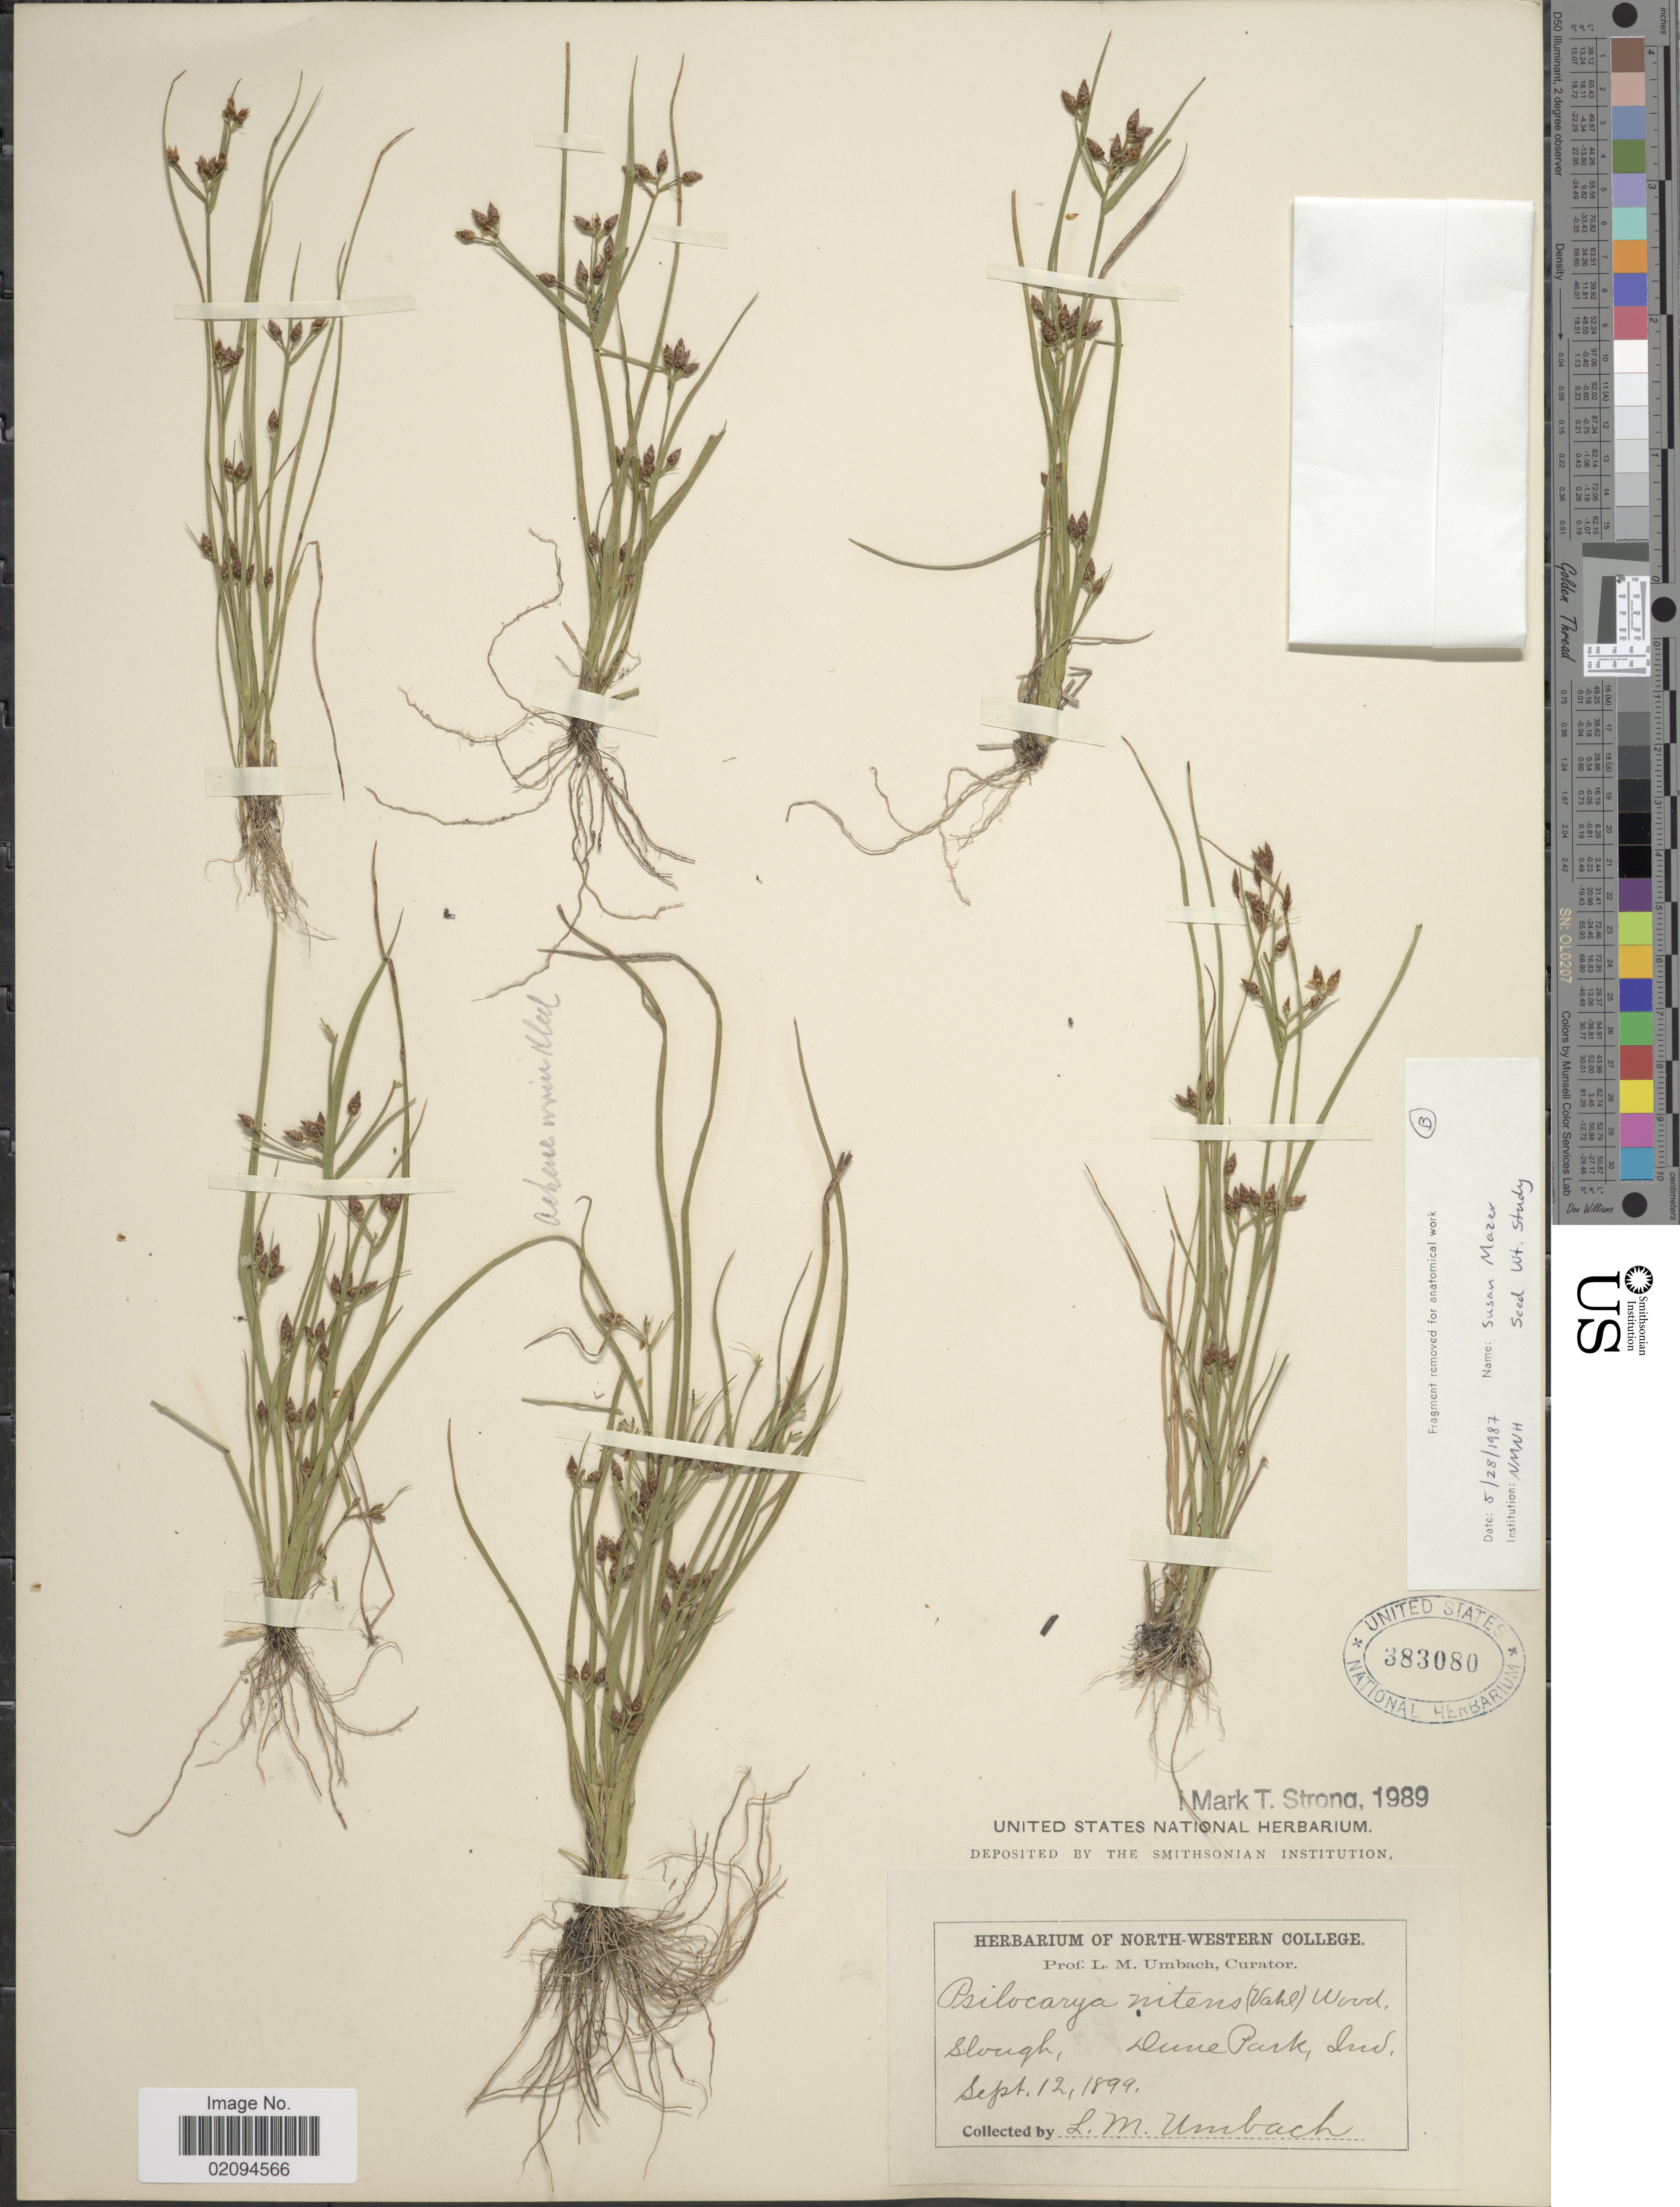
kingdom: Plantae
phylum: Tracheophyta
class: Liliopsida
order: Poales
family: Cyperaceae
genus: Rhynchospora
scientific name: Rhynchospora nitens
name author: (Vahl) A. Gray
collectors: L. M. Umbach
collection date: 1899-09-12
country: United States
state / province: Indiana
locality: Slough, Dune Park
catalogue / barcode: US 383080